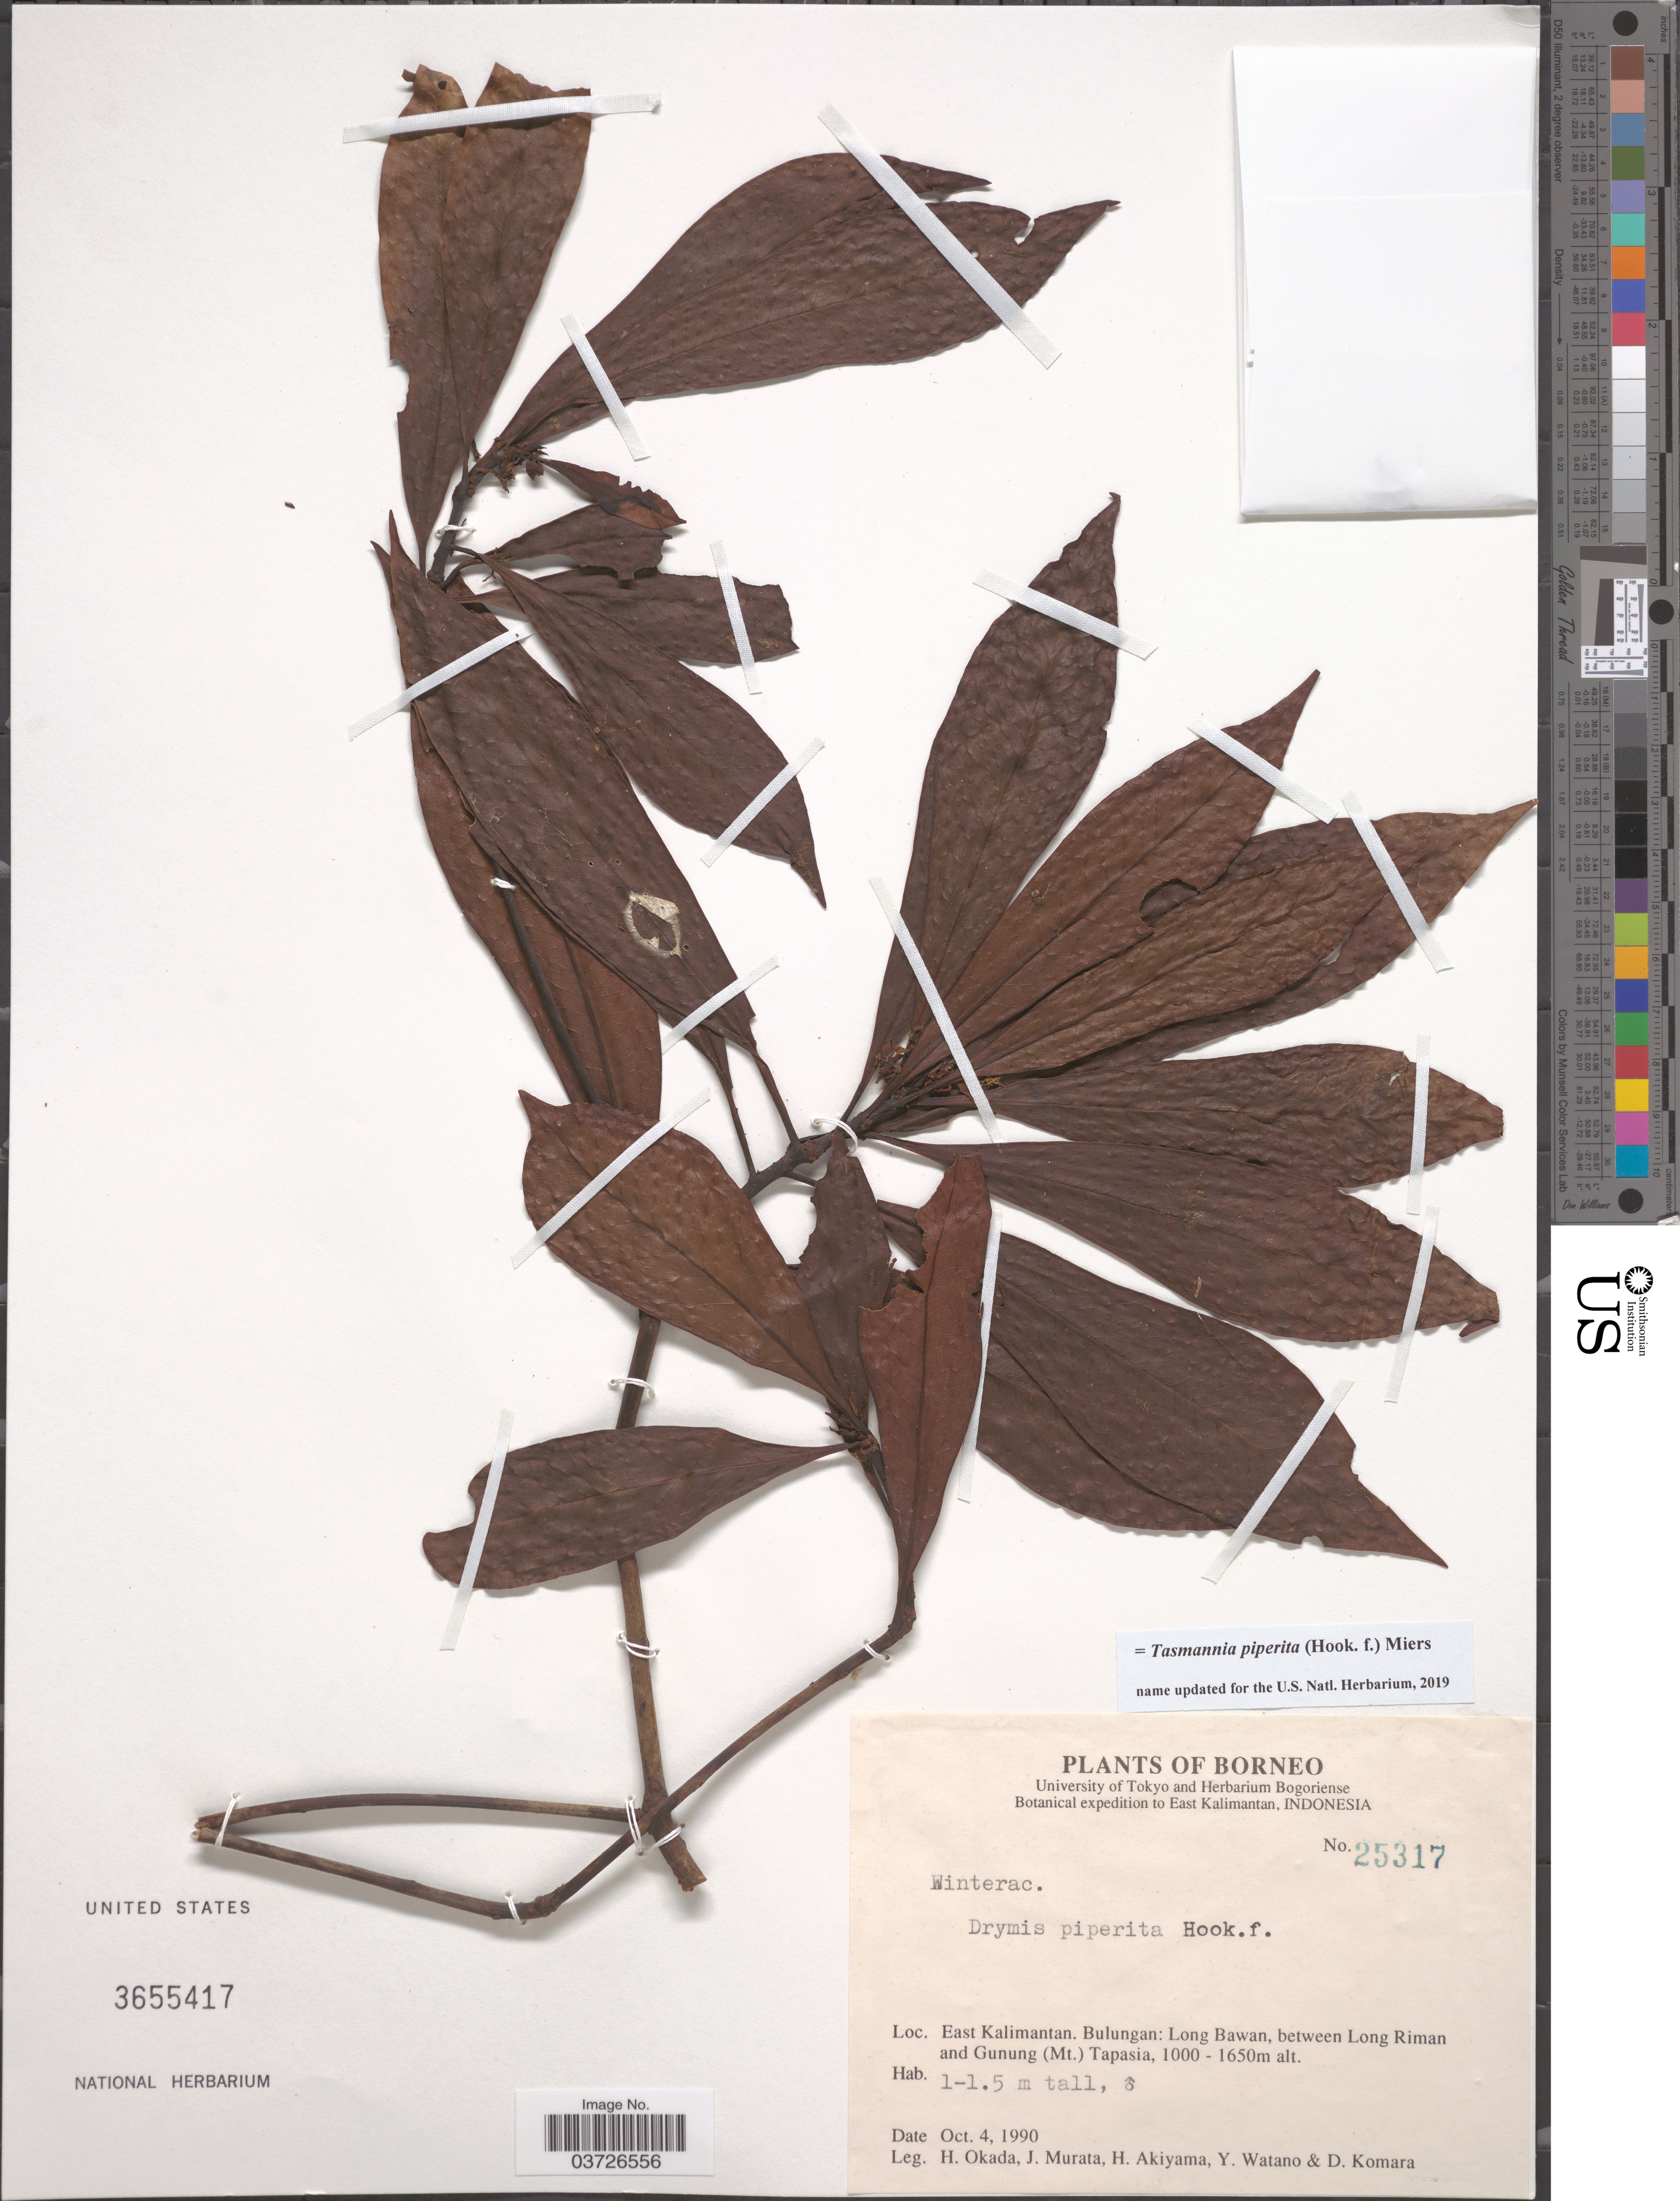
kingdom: Plantae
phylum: Tracheophyta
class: Magnoliopsida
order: Canellales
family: Winteraceae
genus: Tasmannia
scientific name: Tasmannia piperita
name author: (Hook. f.) Miers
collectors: H. Okada, J. Murata, H. Akiyama, Y. Watano & D. Komara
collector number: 25317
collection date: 1990-10-04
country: Indonesia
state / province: Kalimantan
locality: Borneo. East Kalimantan. Bulungan: Long Bawan, between Long Riman and Gunung (Mt.) Tapasia.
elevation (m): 1000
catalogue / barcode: US 3655417